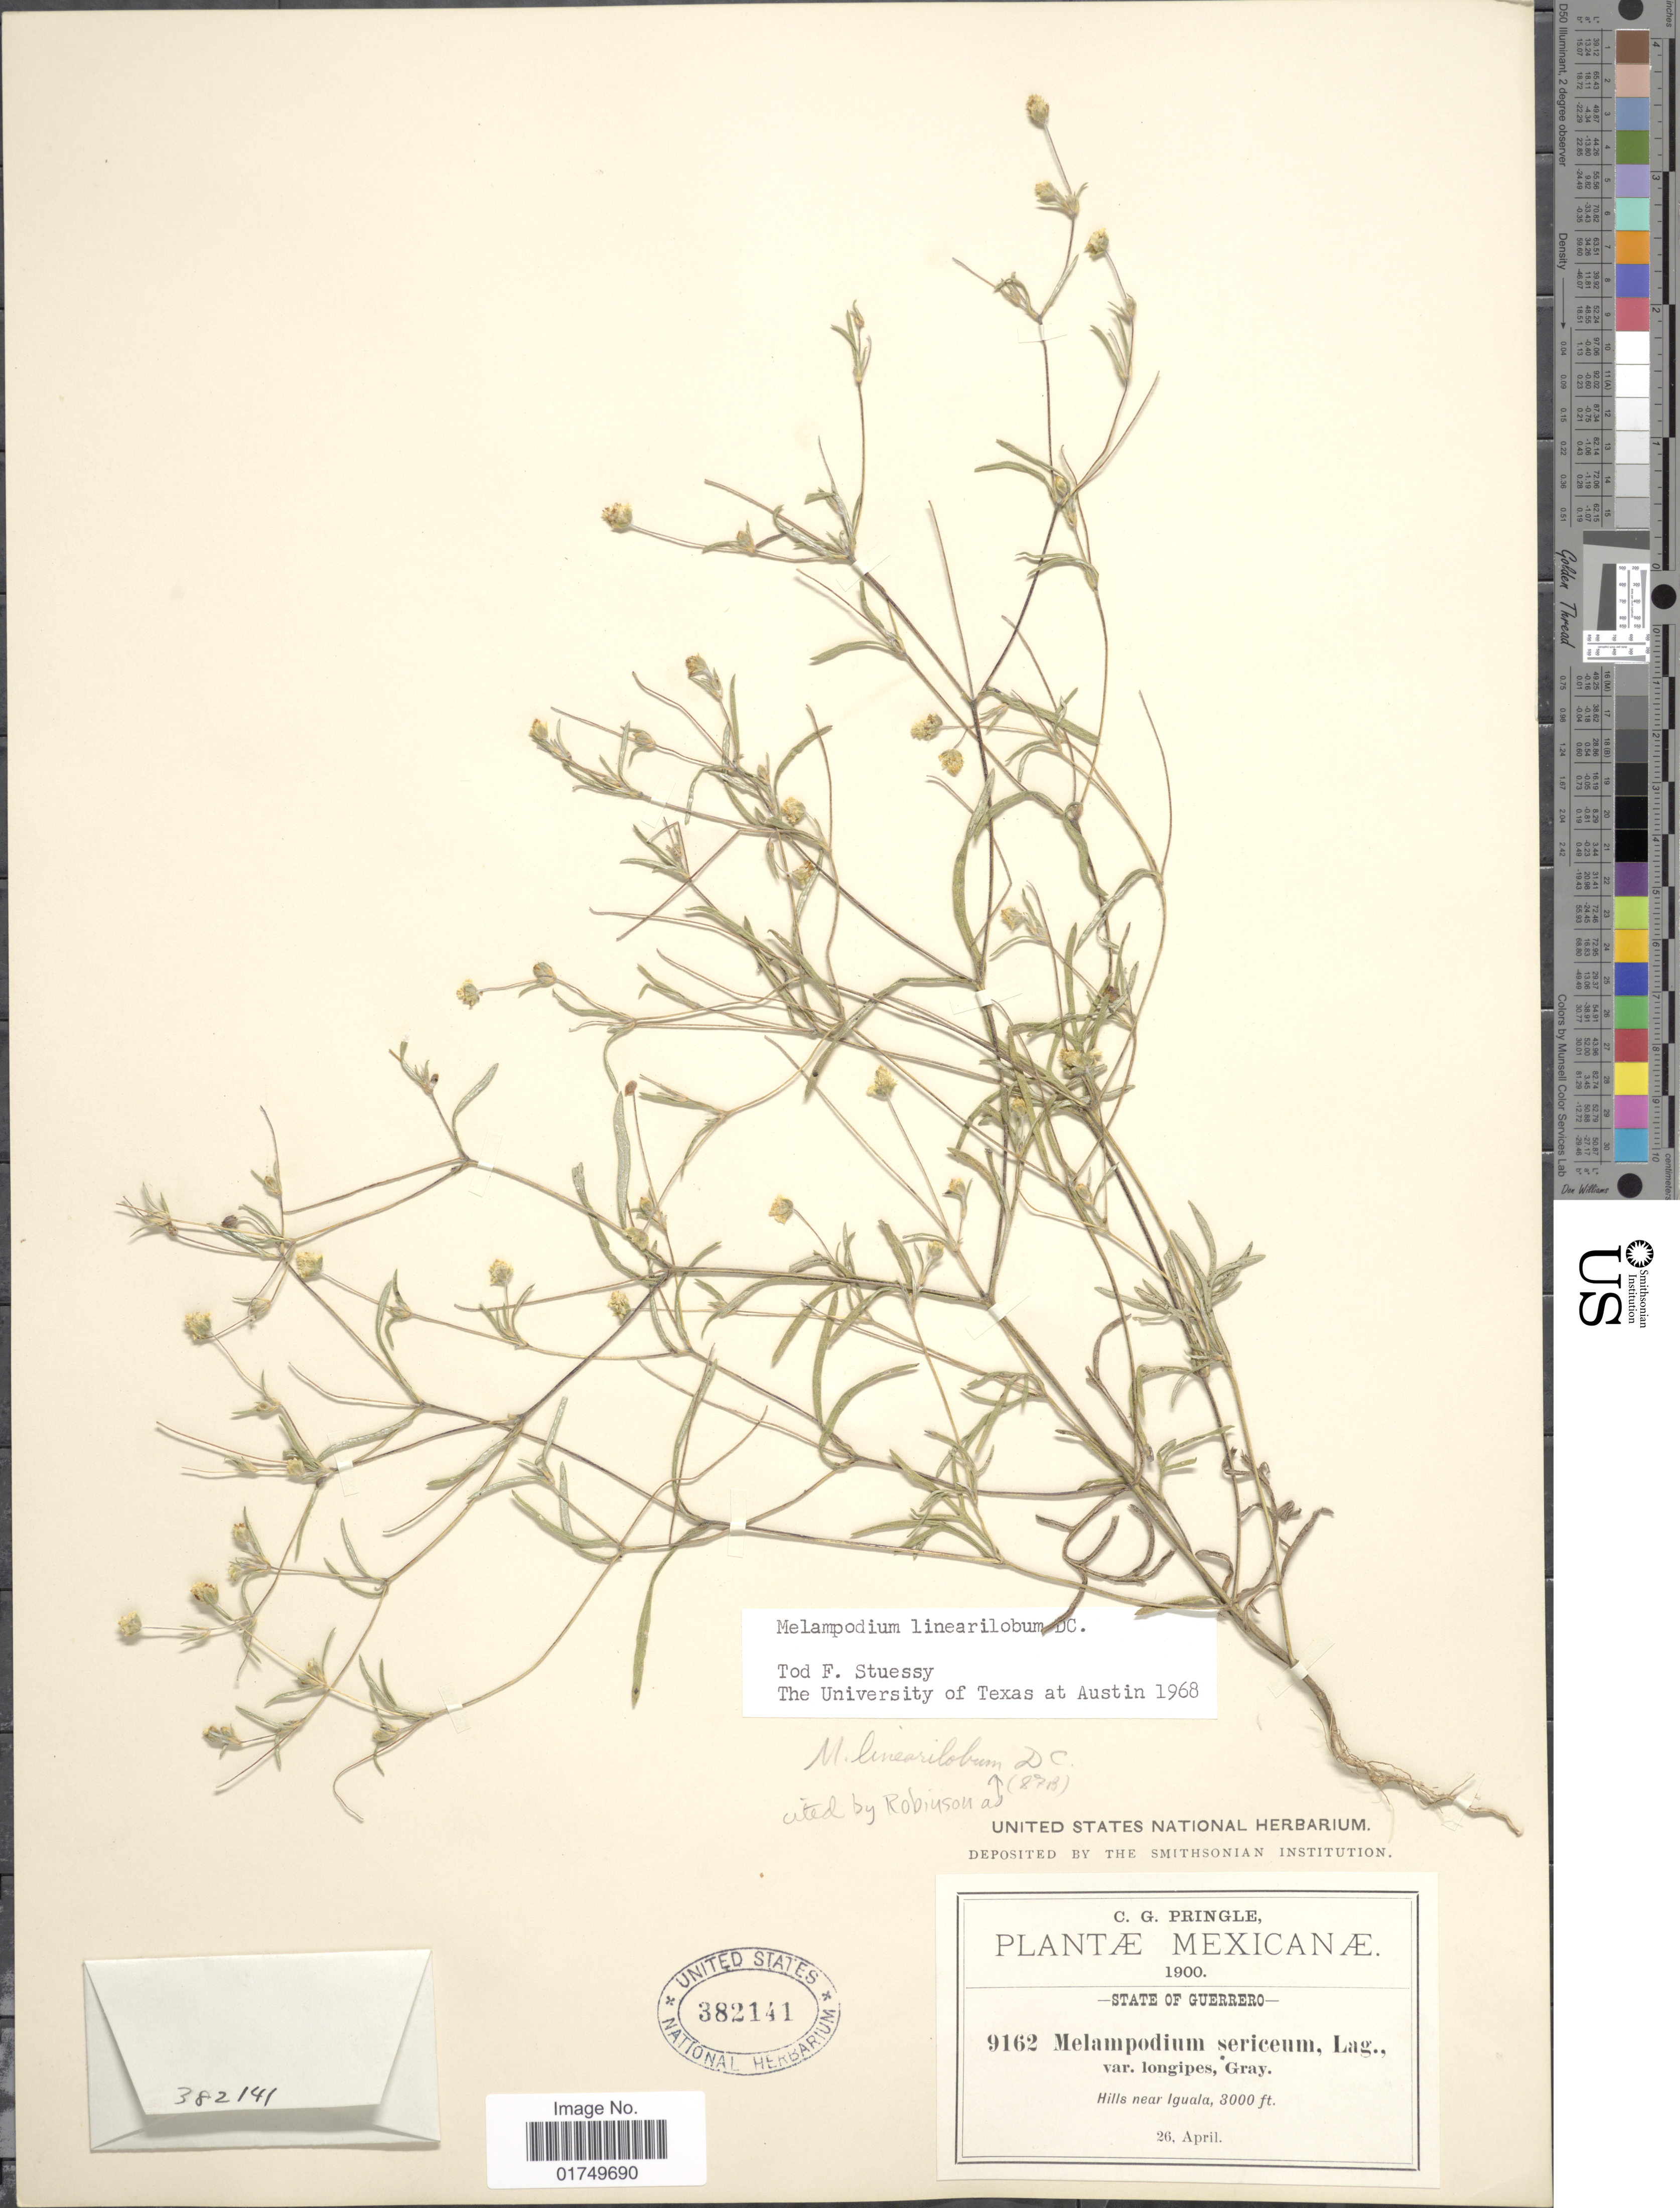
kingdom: Plantae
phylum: Tracheophyta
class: Magnoliopsida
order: Asterales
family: Asteraceae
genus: Melampodium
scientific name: Melampodium linearilobum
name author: DC.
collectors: C. G. Pringle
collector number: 9162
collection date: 1900-04-26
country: Mexico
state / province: Guerrero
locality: Hills near Iguala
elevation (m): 914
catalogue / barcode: US 382141